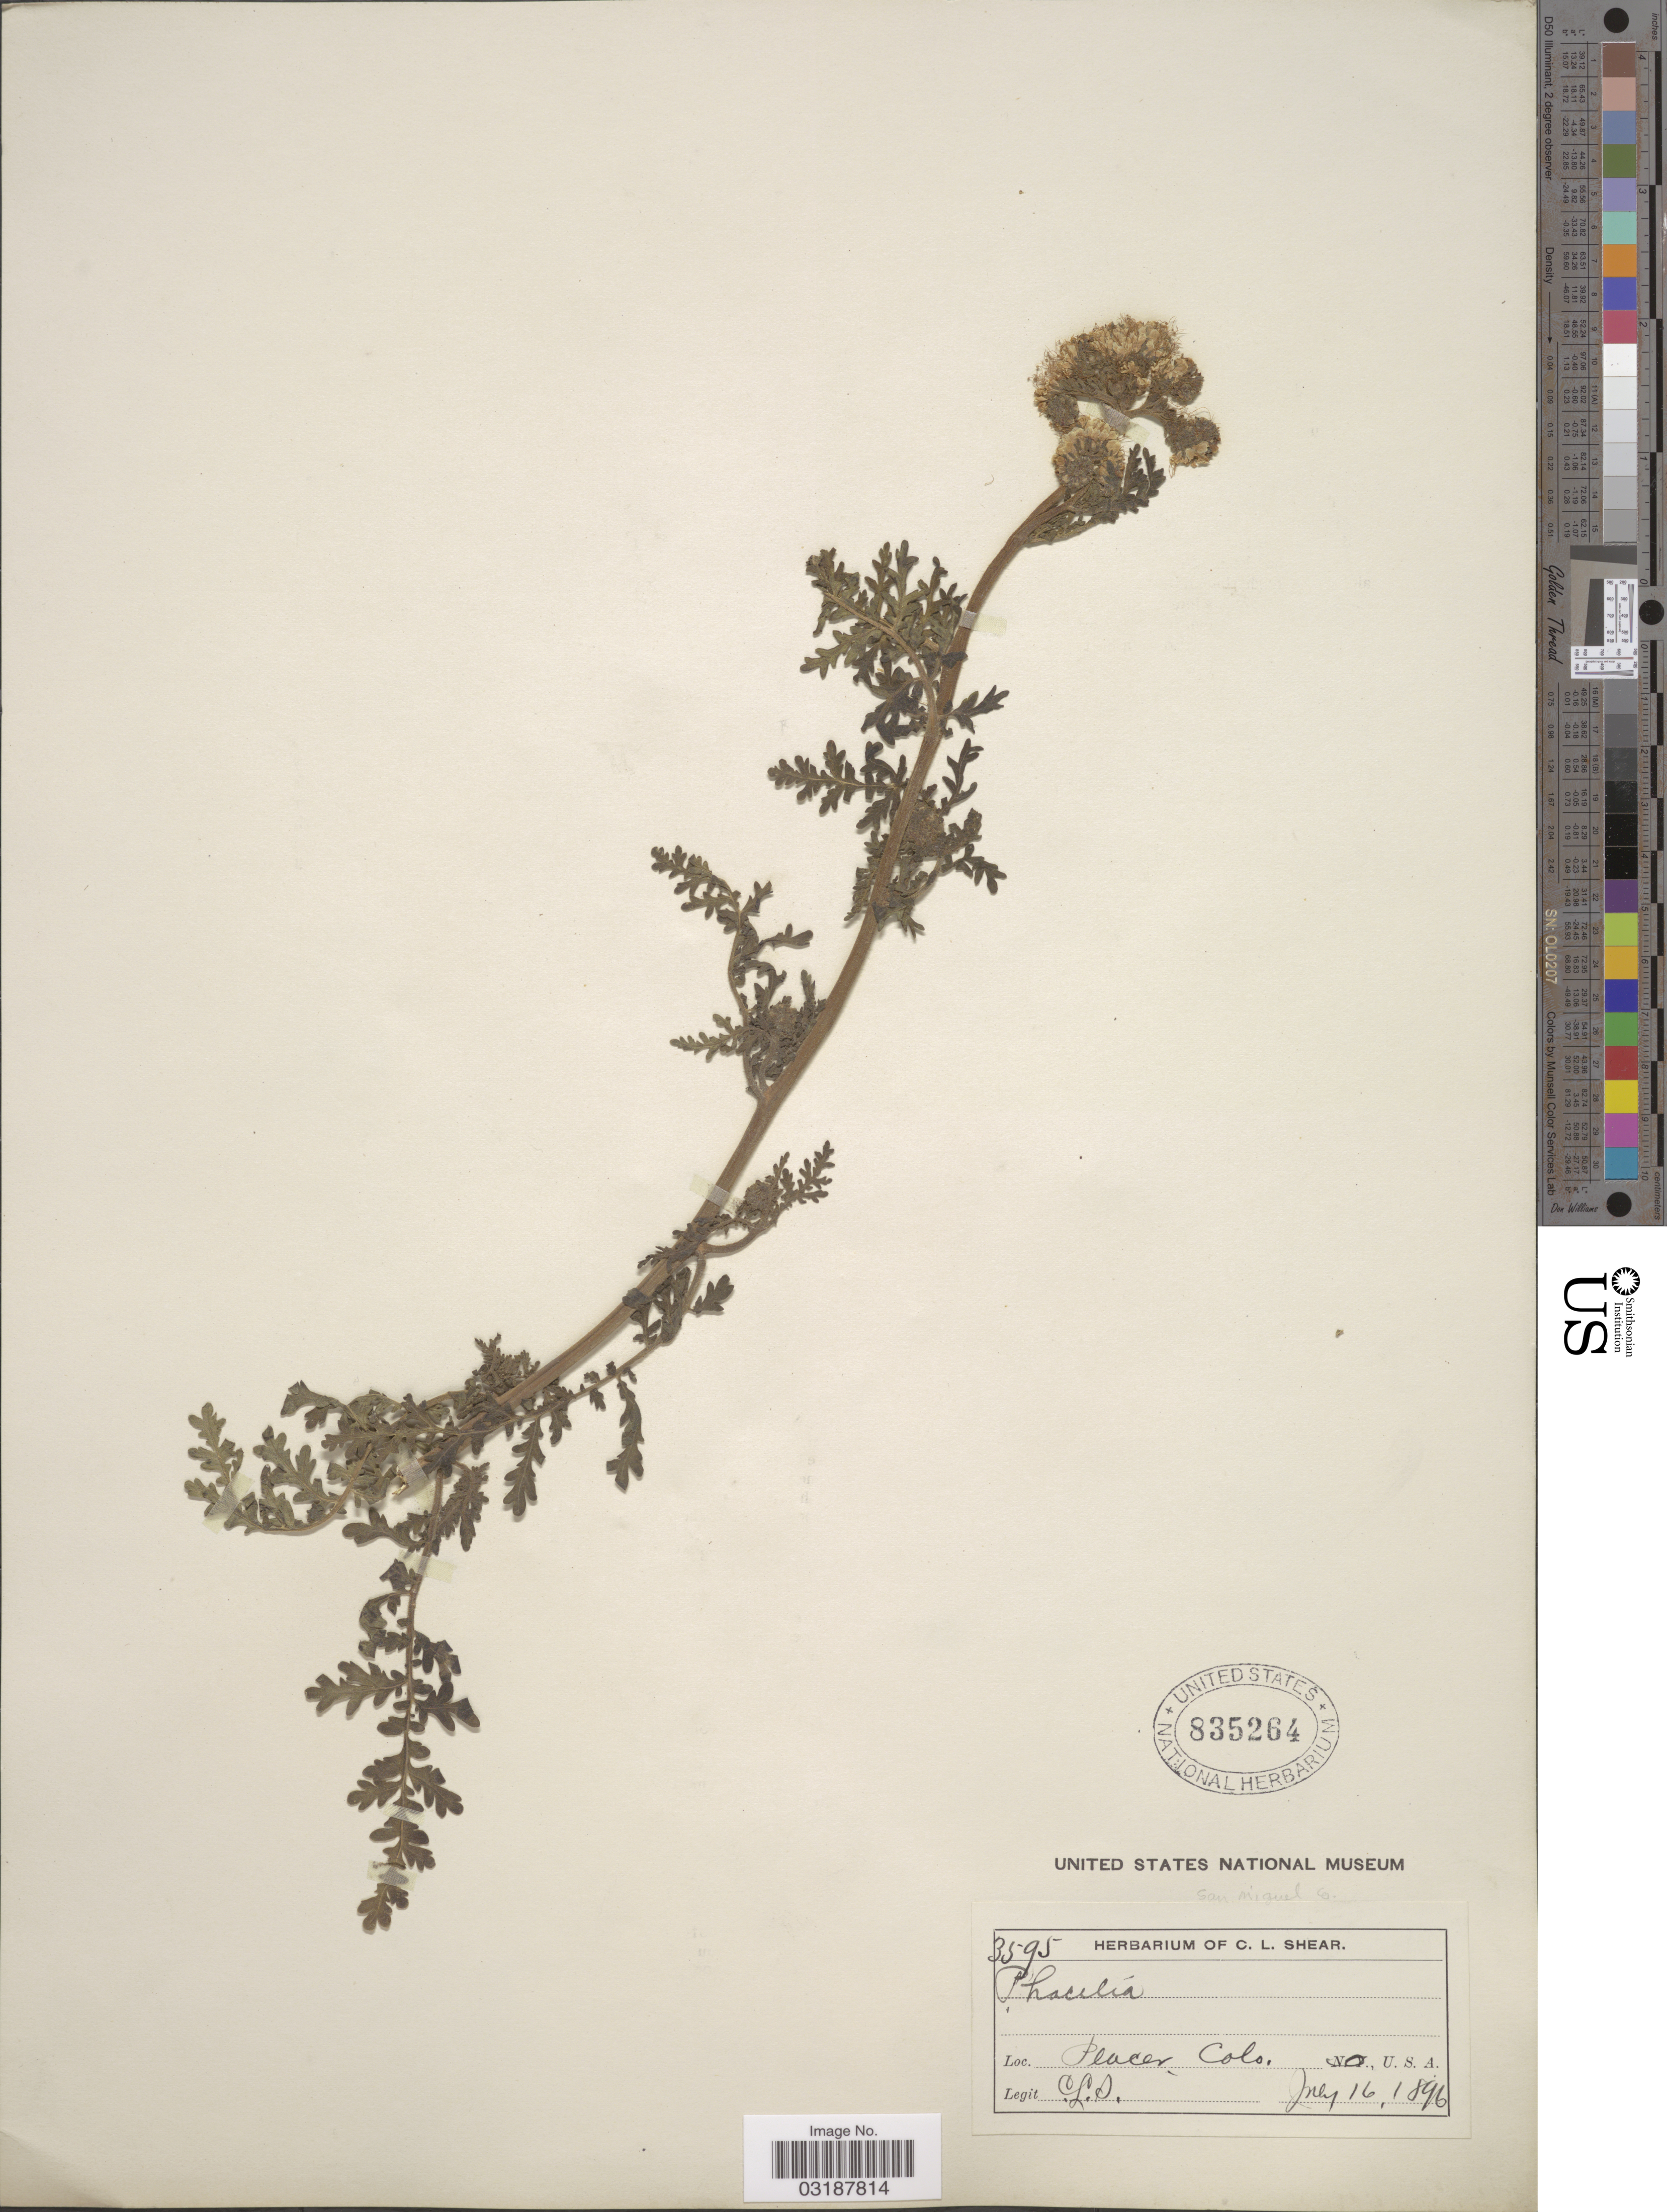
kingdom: Plantae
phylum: Tracheophyta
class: Magnoliopsida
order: Boraginales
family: Hydrophyllaceae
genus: Phacelia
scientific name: Phacelia sp.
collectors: C. L. Shear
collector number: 3595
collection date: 1896-07-16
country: United States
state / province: Colorado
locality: Peacer, Colo.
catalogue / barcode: US 835264